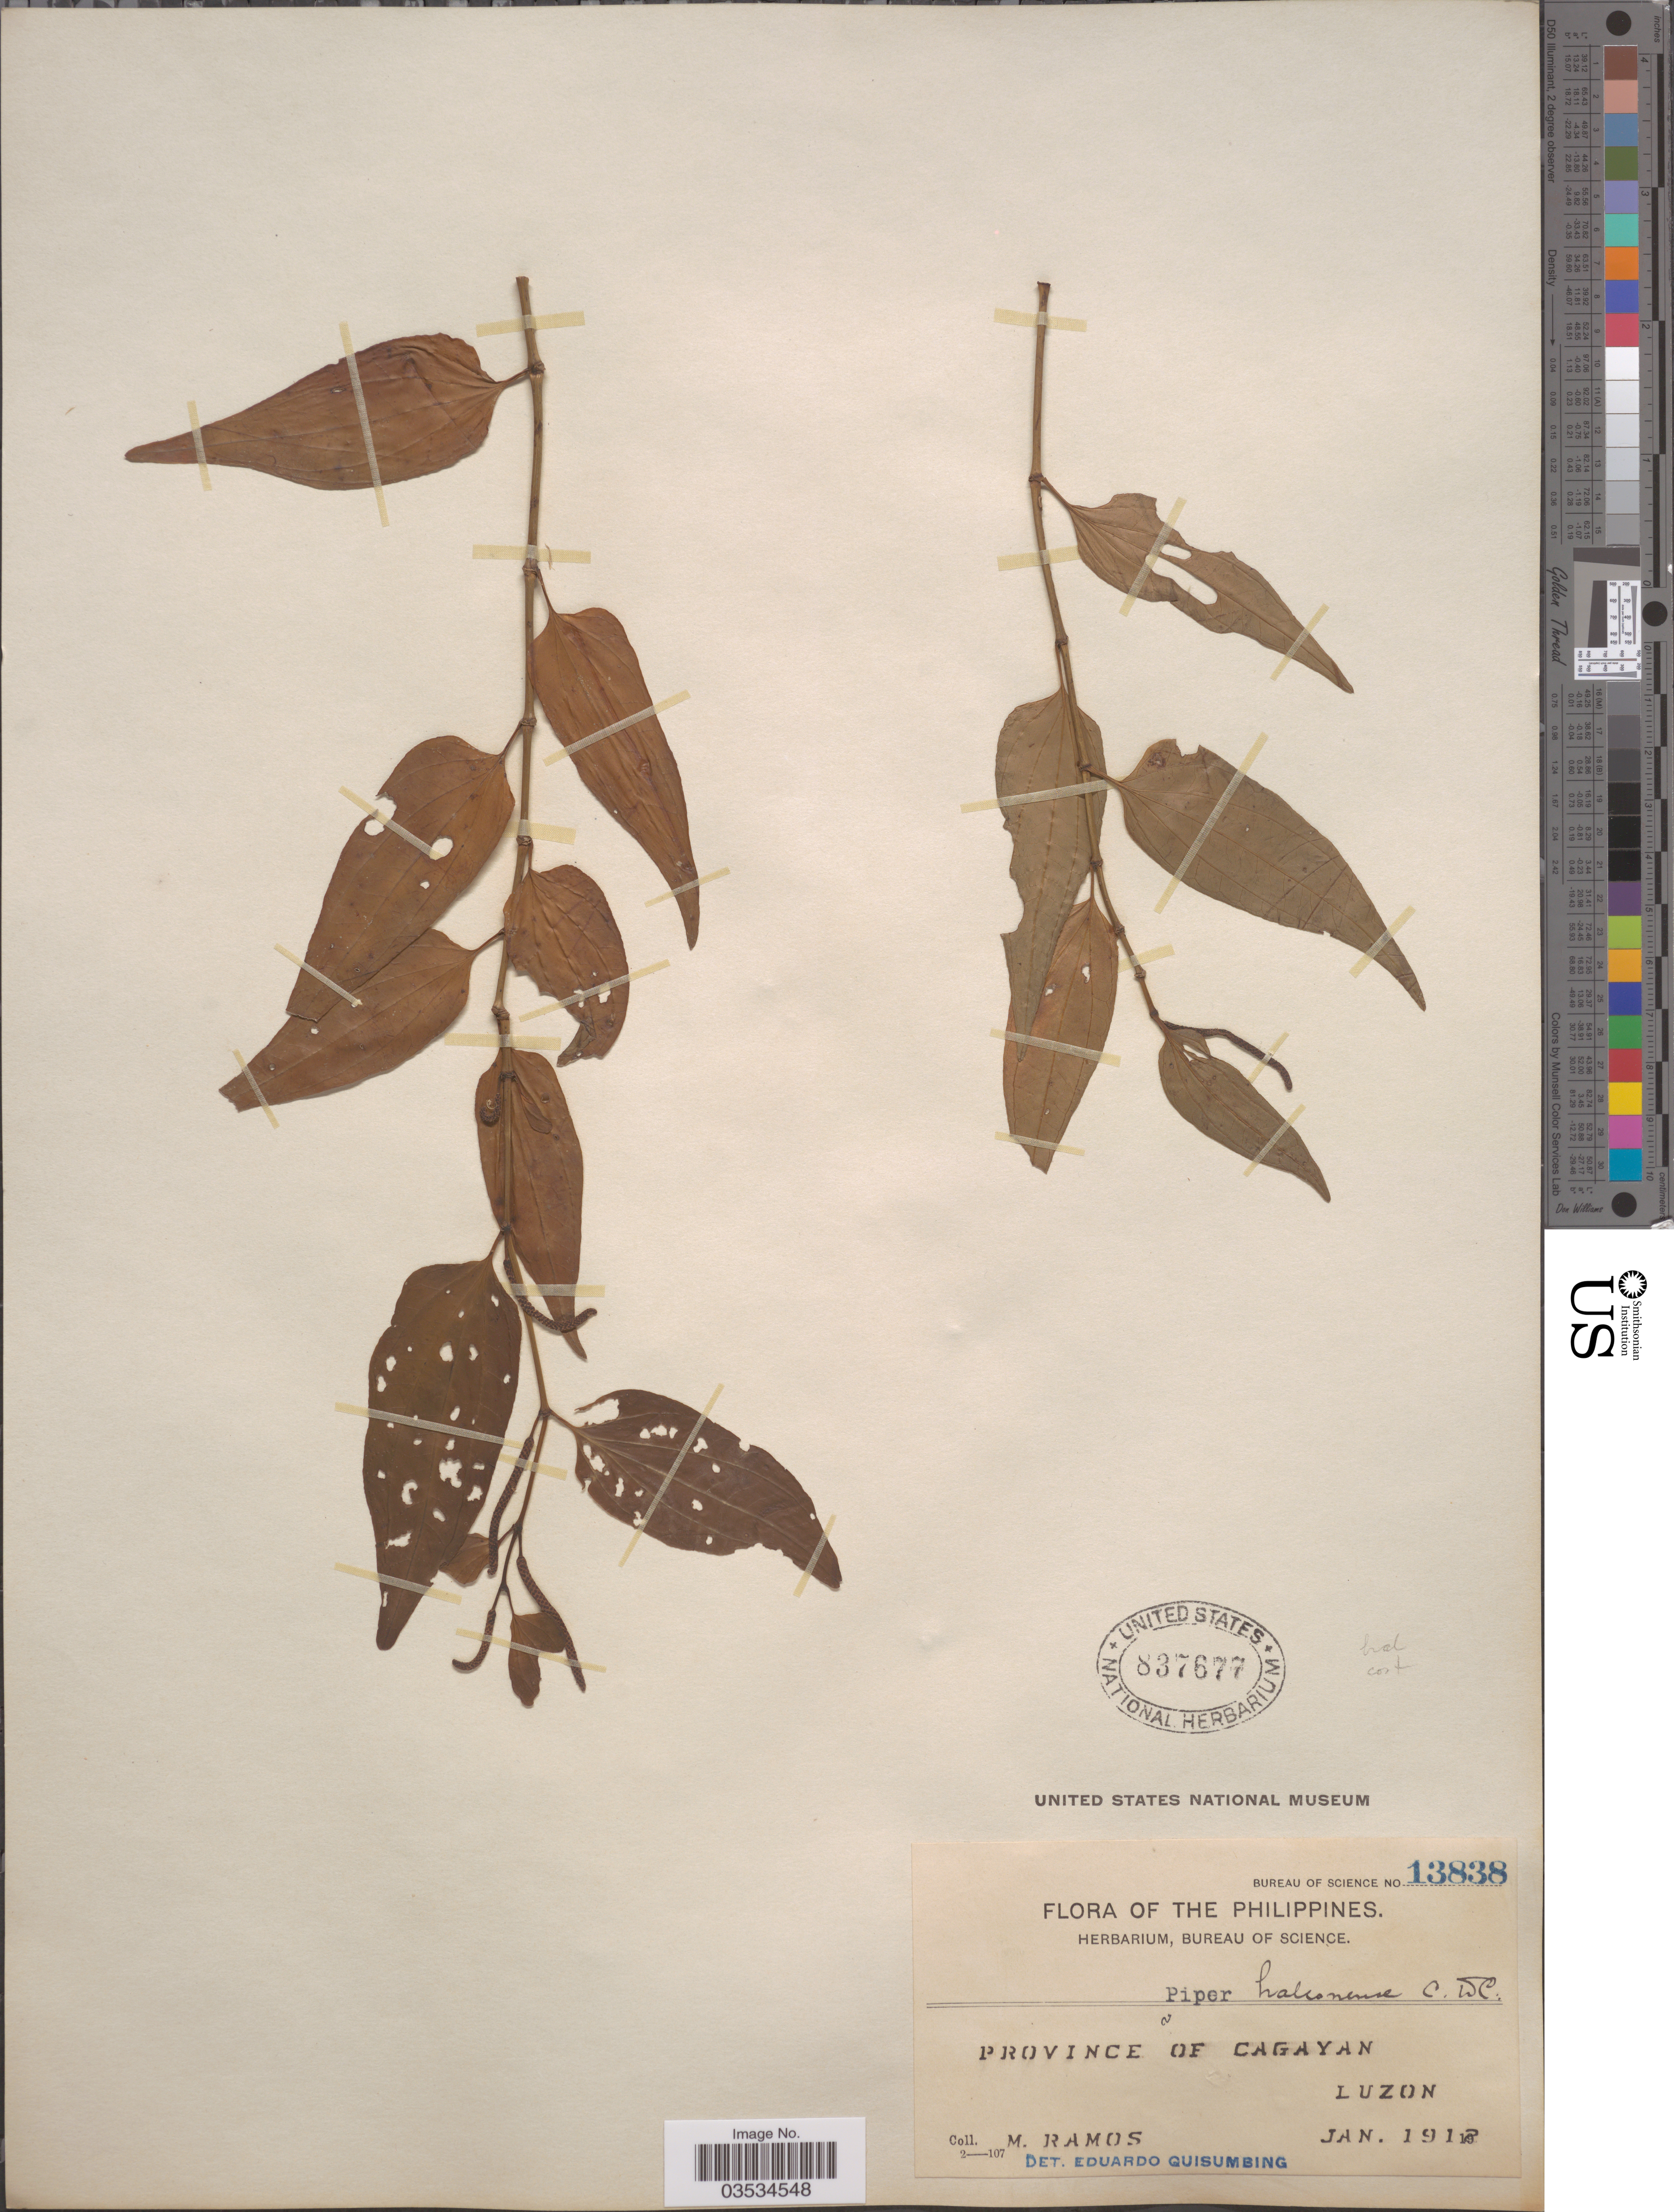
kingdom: Plantae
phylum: Tracheophyta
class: Magnoliopsida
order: Piperales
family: Piperaceae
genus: Piper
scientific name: Piper halconense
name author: C. DC.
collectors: M. Ramos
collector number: Bureau of Science 13838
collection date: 1917-01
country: Philippines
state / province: Cagayan Valley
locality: Province of Cagayan. Luzon.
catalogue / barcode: US 837677